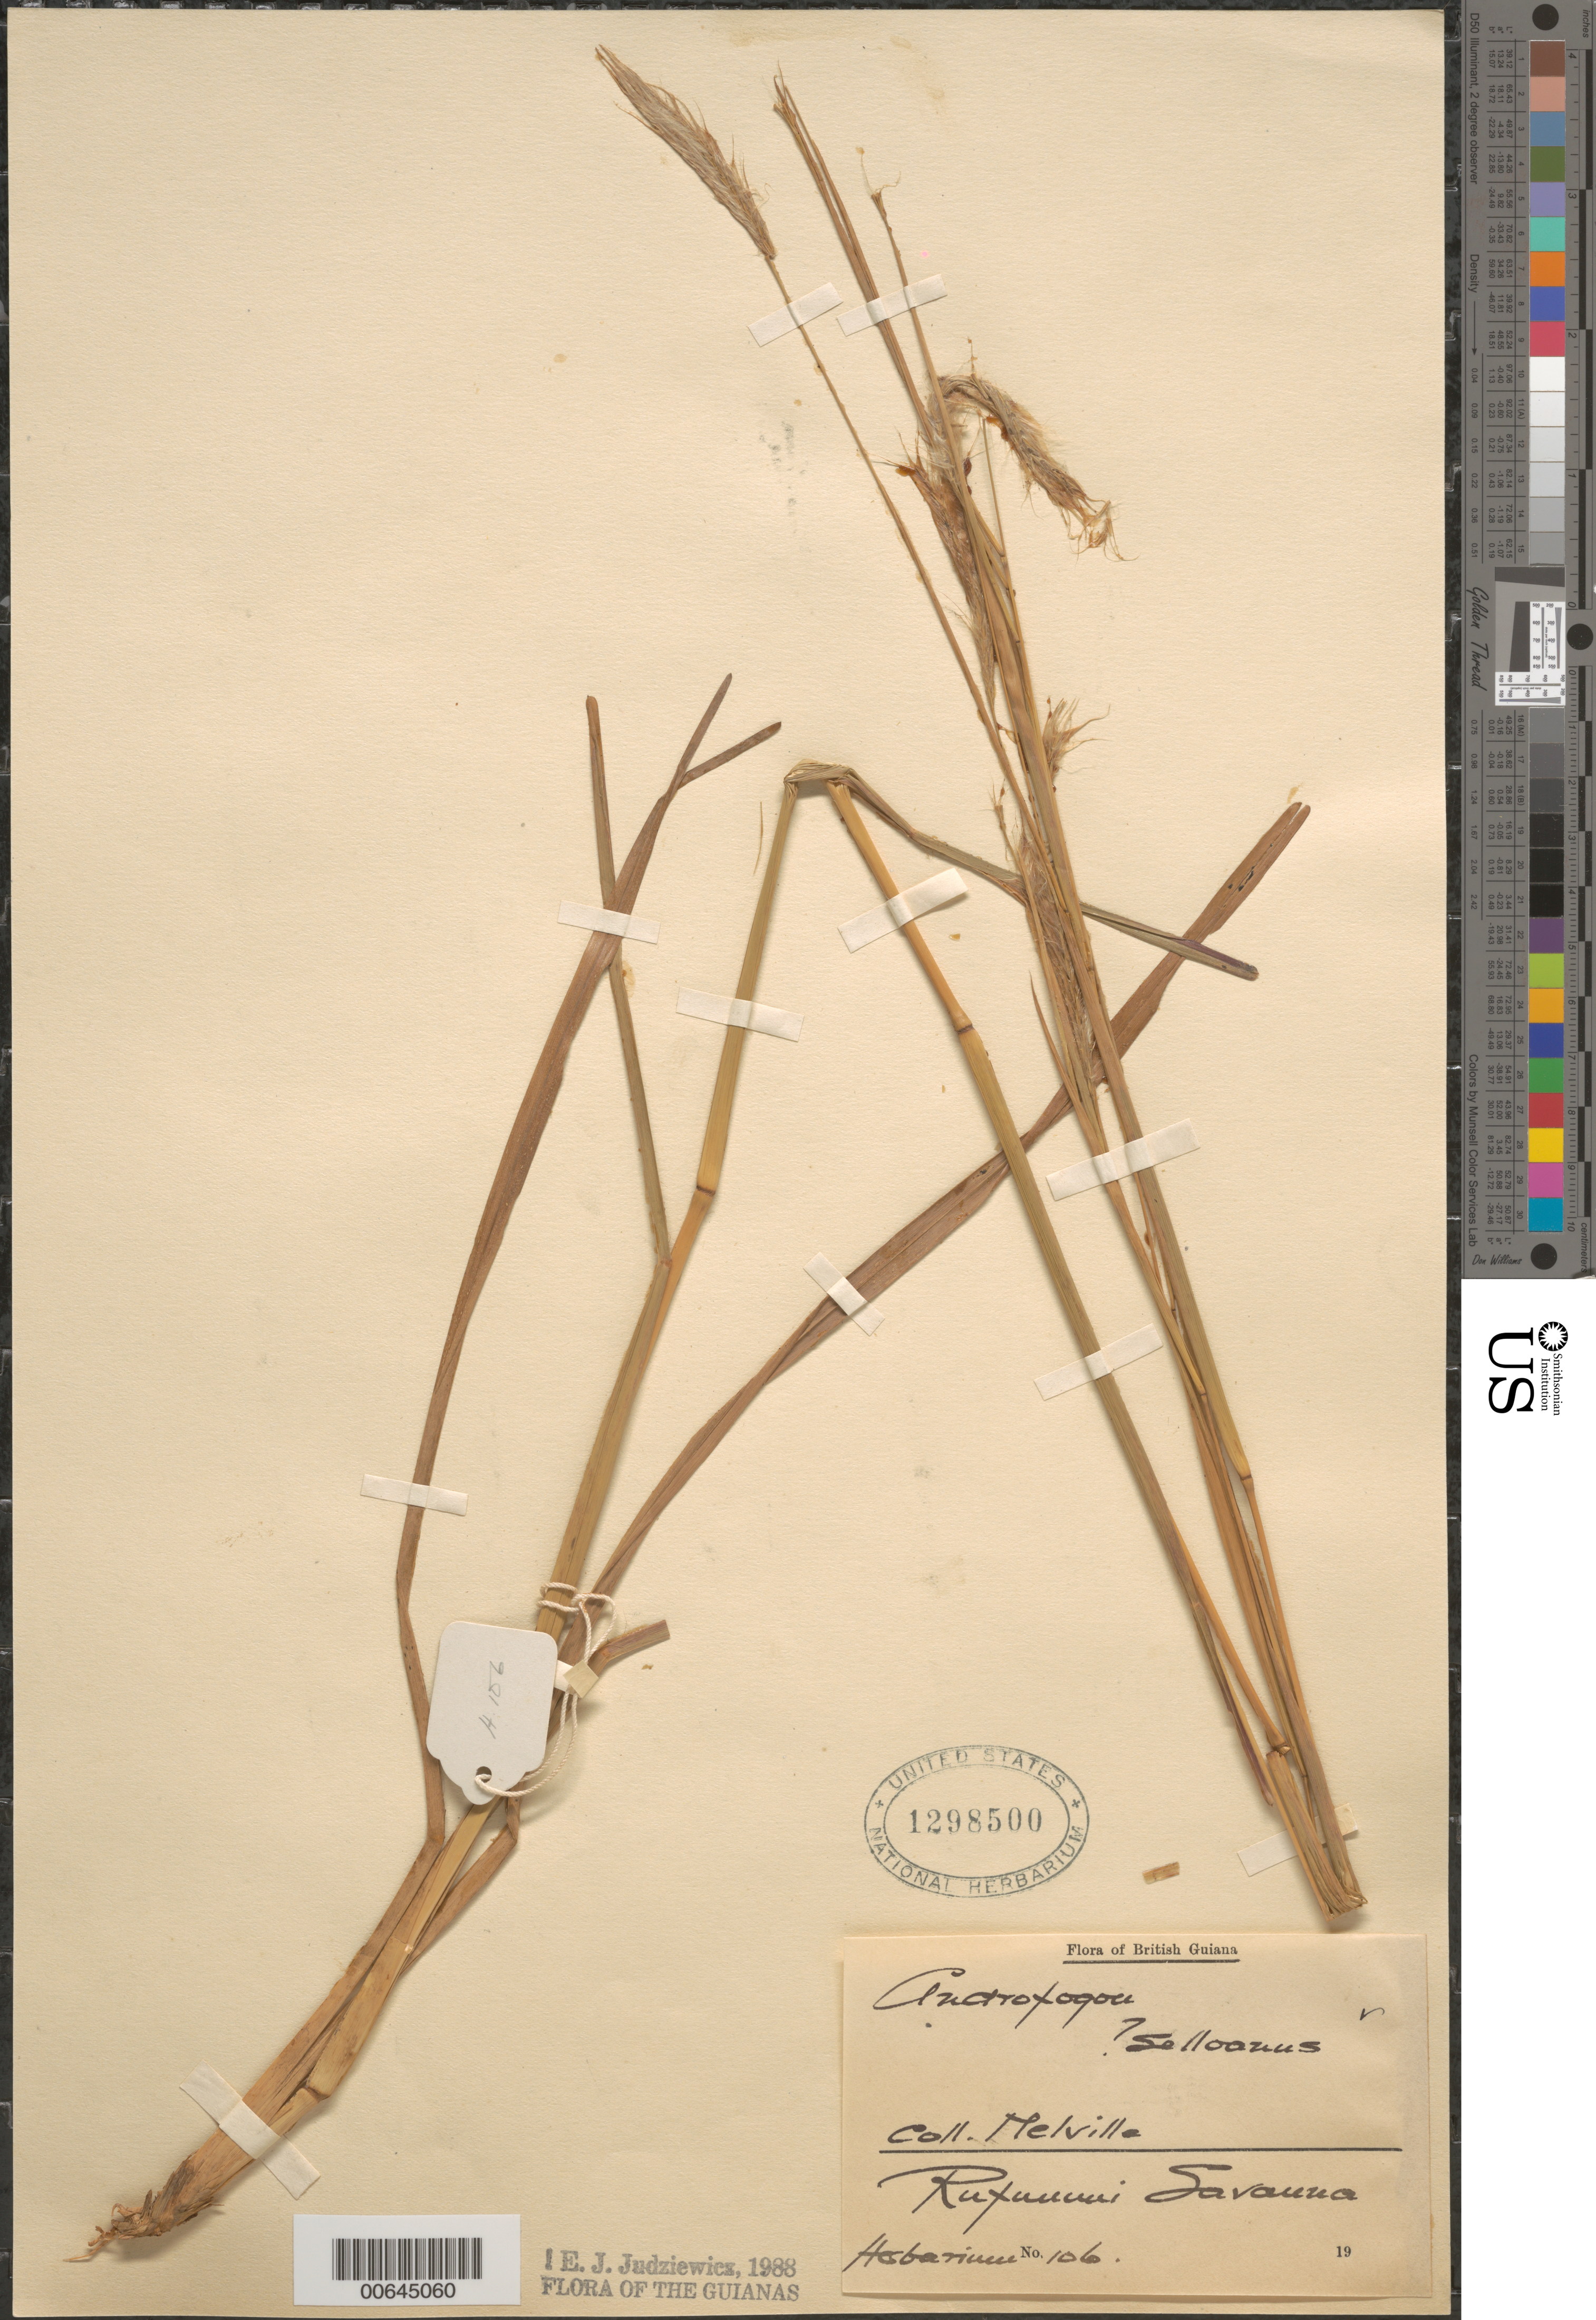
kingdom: Plantae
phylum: Tracheophyta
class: Liliopsida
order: Poales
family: Poaceae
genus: Andropogon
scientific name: Andropogon selloanus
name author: (Hack.) Hack.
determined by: Judziewicz, E. J.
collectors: H. Melville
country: Guyana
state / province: U. Takutu-U. Essequibo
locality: Rupununi Savanna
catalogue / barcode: US 1298500